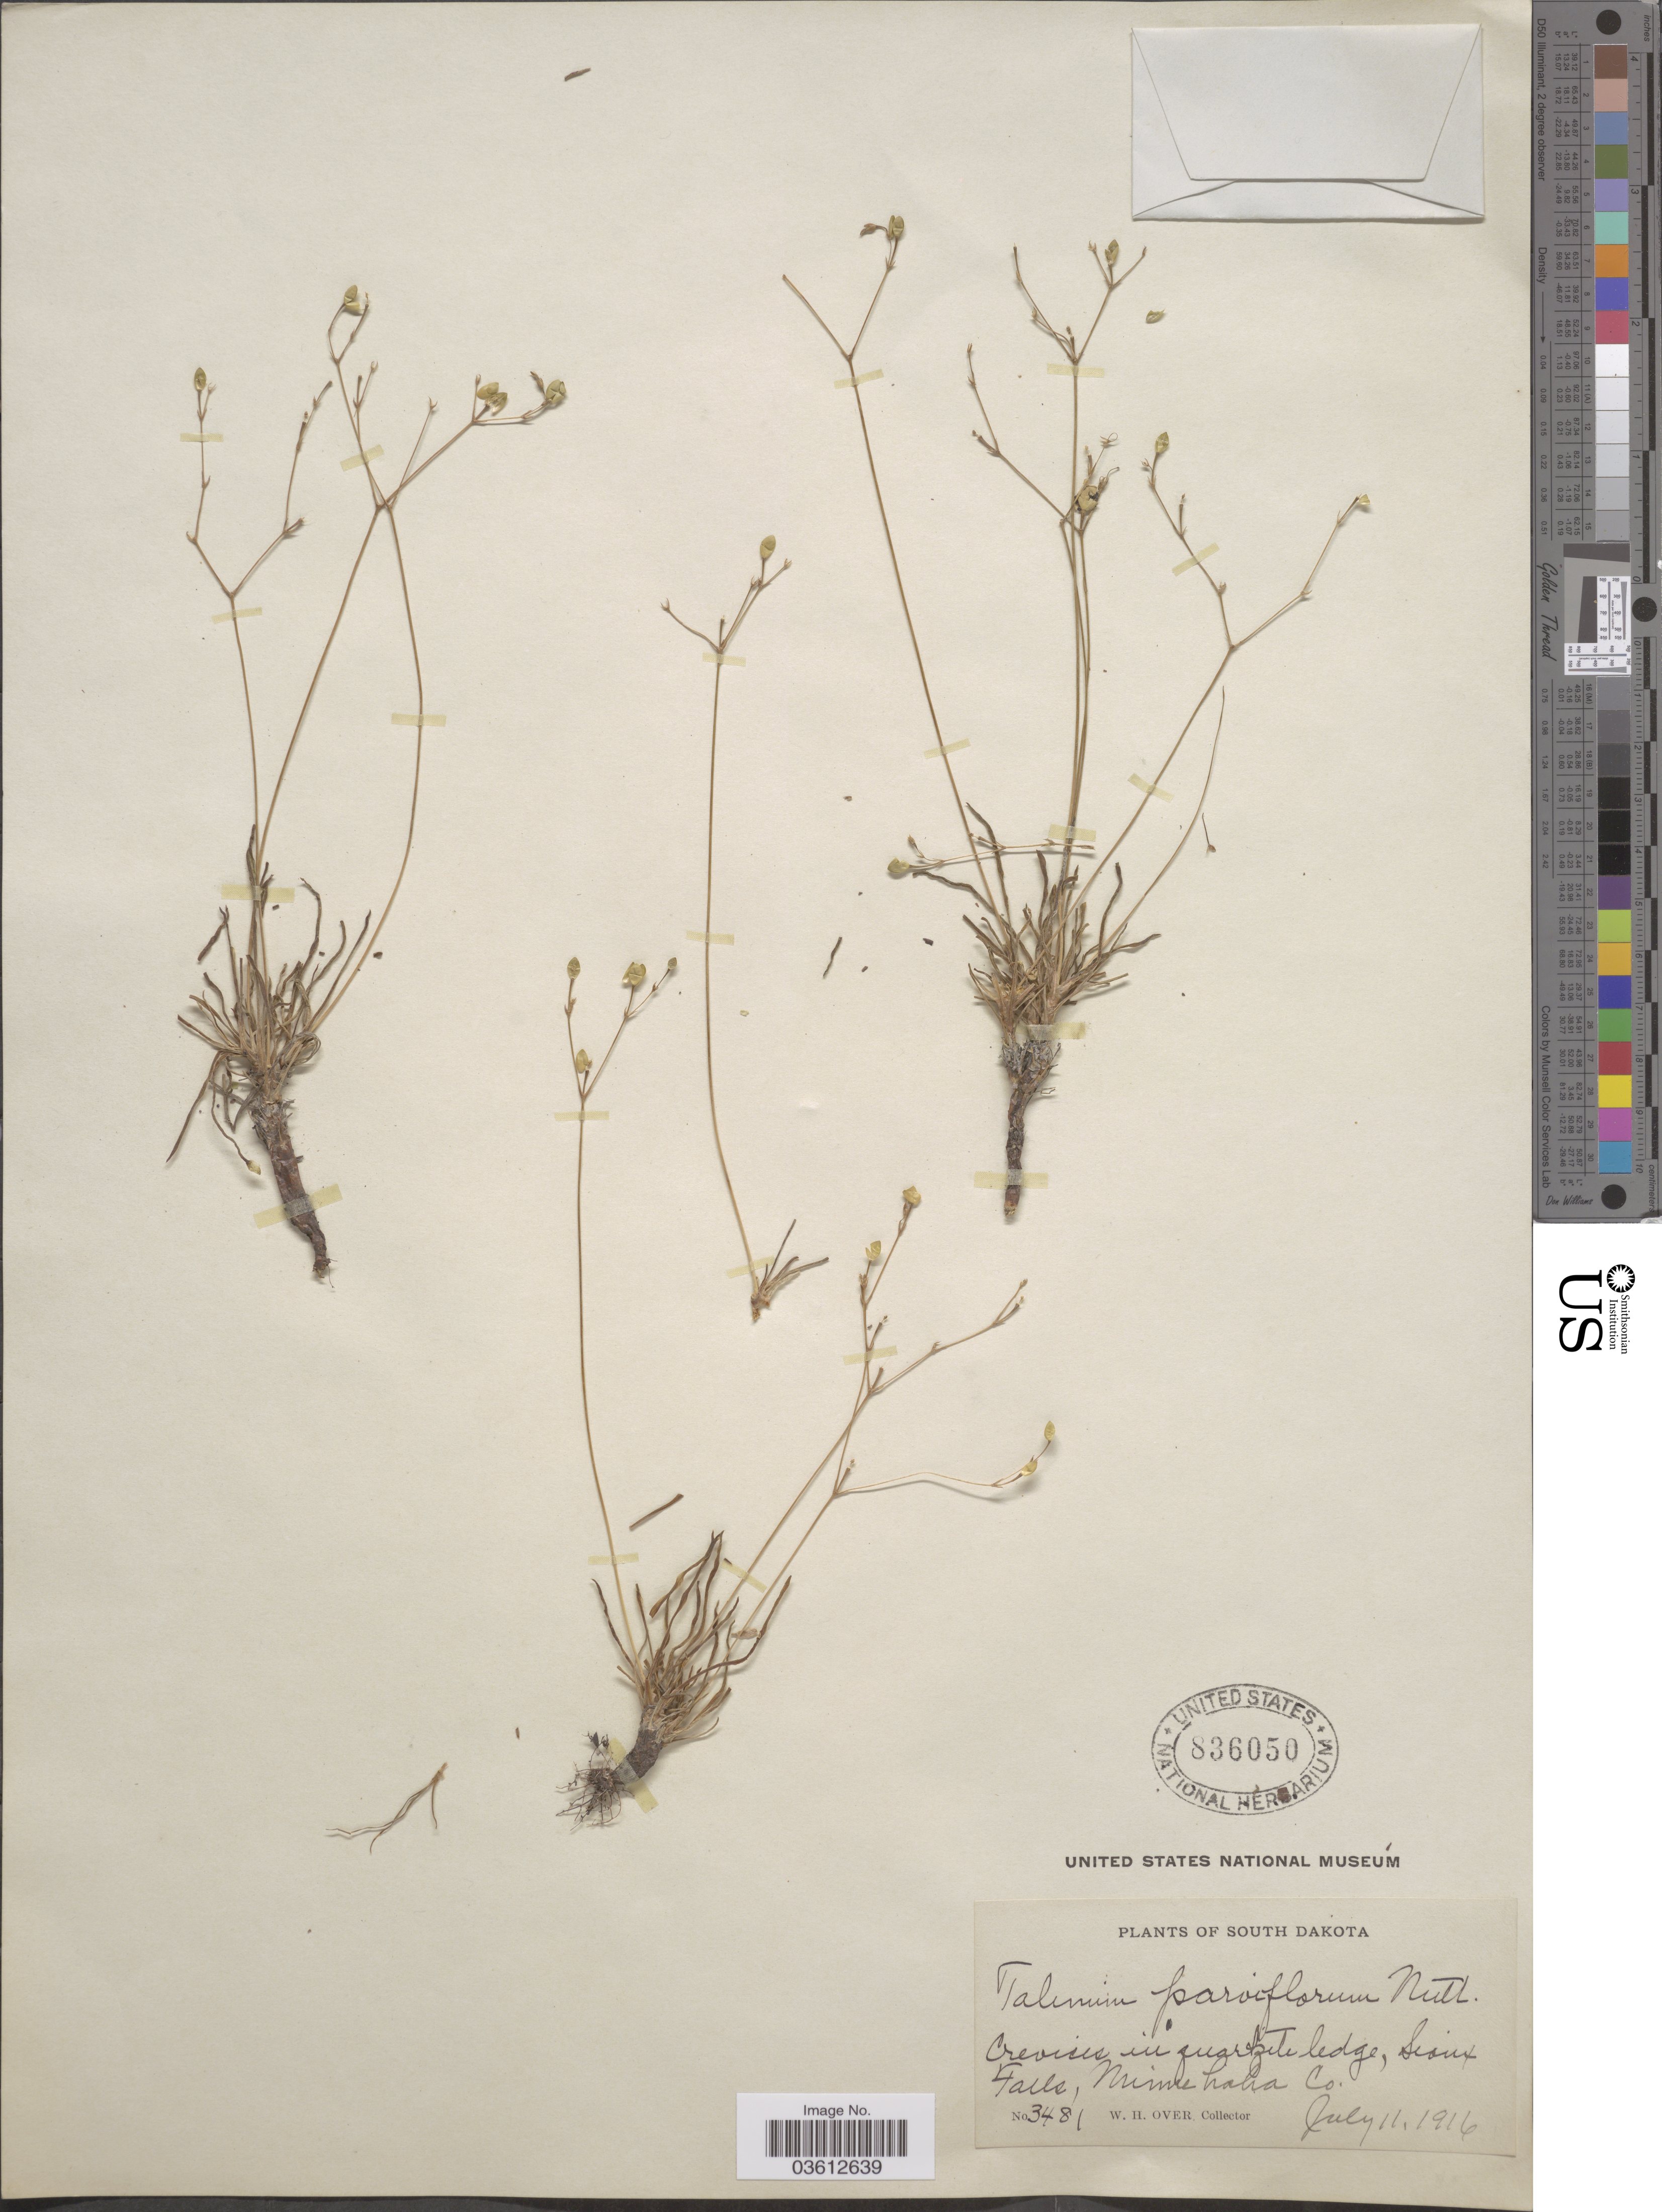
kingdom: Plantae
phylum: Tracheophyta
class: Magnoliopsida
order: Caryophyllales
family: Talinaceae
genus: Talinum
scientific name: Talinum parviflorum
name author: Nutt.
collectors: W. Over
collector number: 3481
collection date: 1916-07-11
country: United States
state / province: South Dakota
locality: Sioux Falls, Minnehaha Co.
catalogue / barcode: US 836050